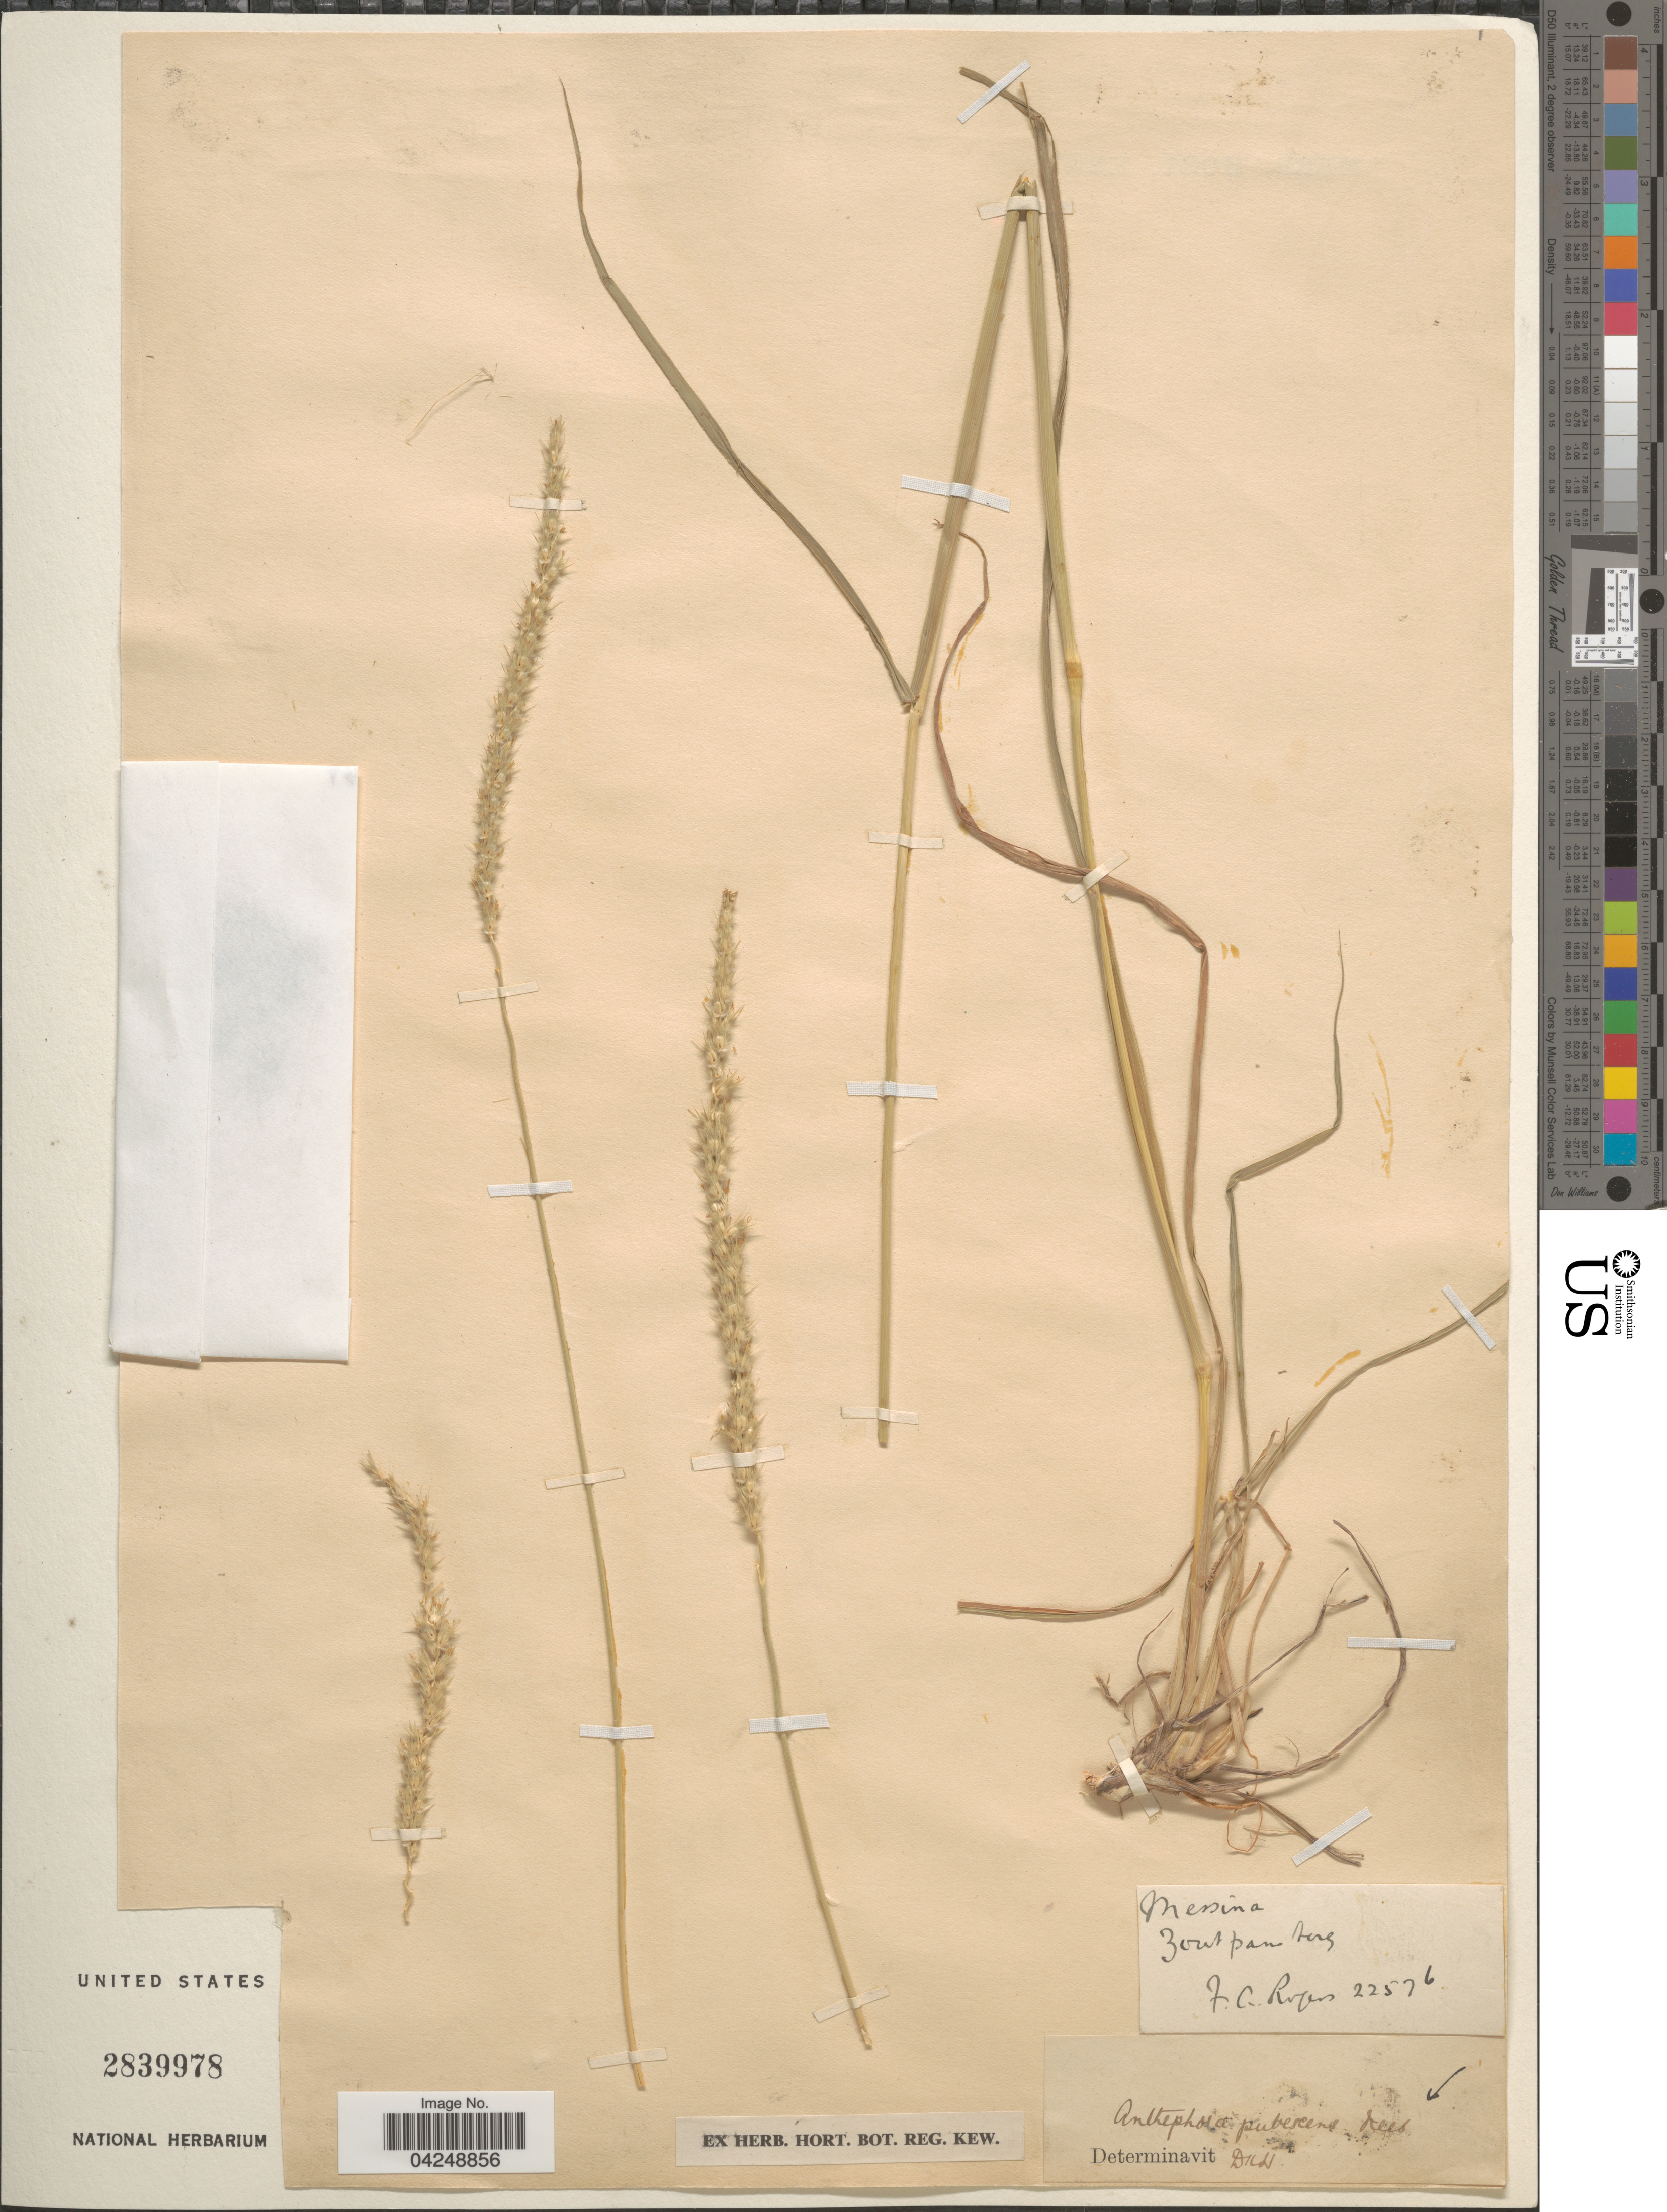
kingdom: Plantae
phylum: Tracheophyta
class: Liliopsida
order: Poales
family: Poaceae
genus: Anthephora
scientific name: Anthephora pubescens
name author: Nees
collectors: F. A. Rogers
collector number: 22576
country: South Africa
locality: Messina. Zoutpansberg.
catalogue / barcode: US 2839978